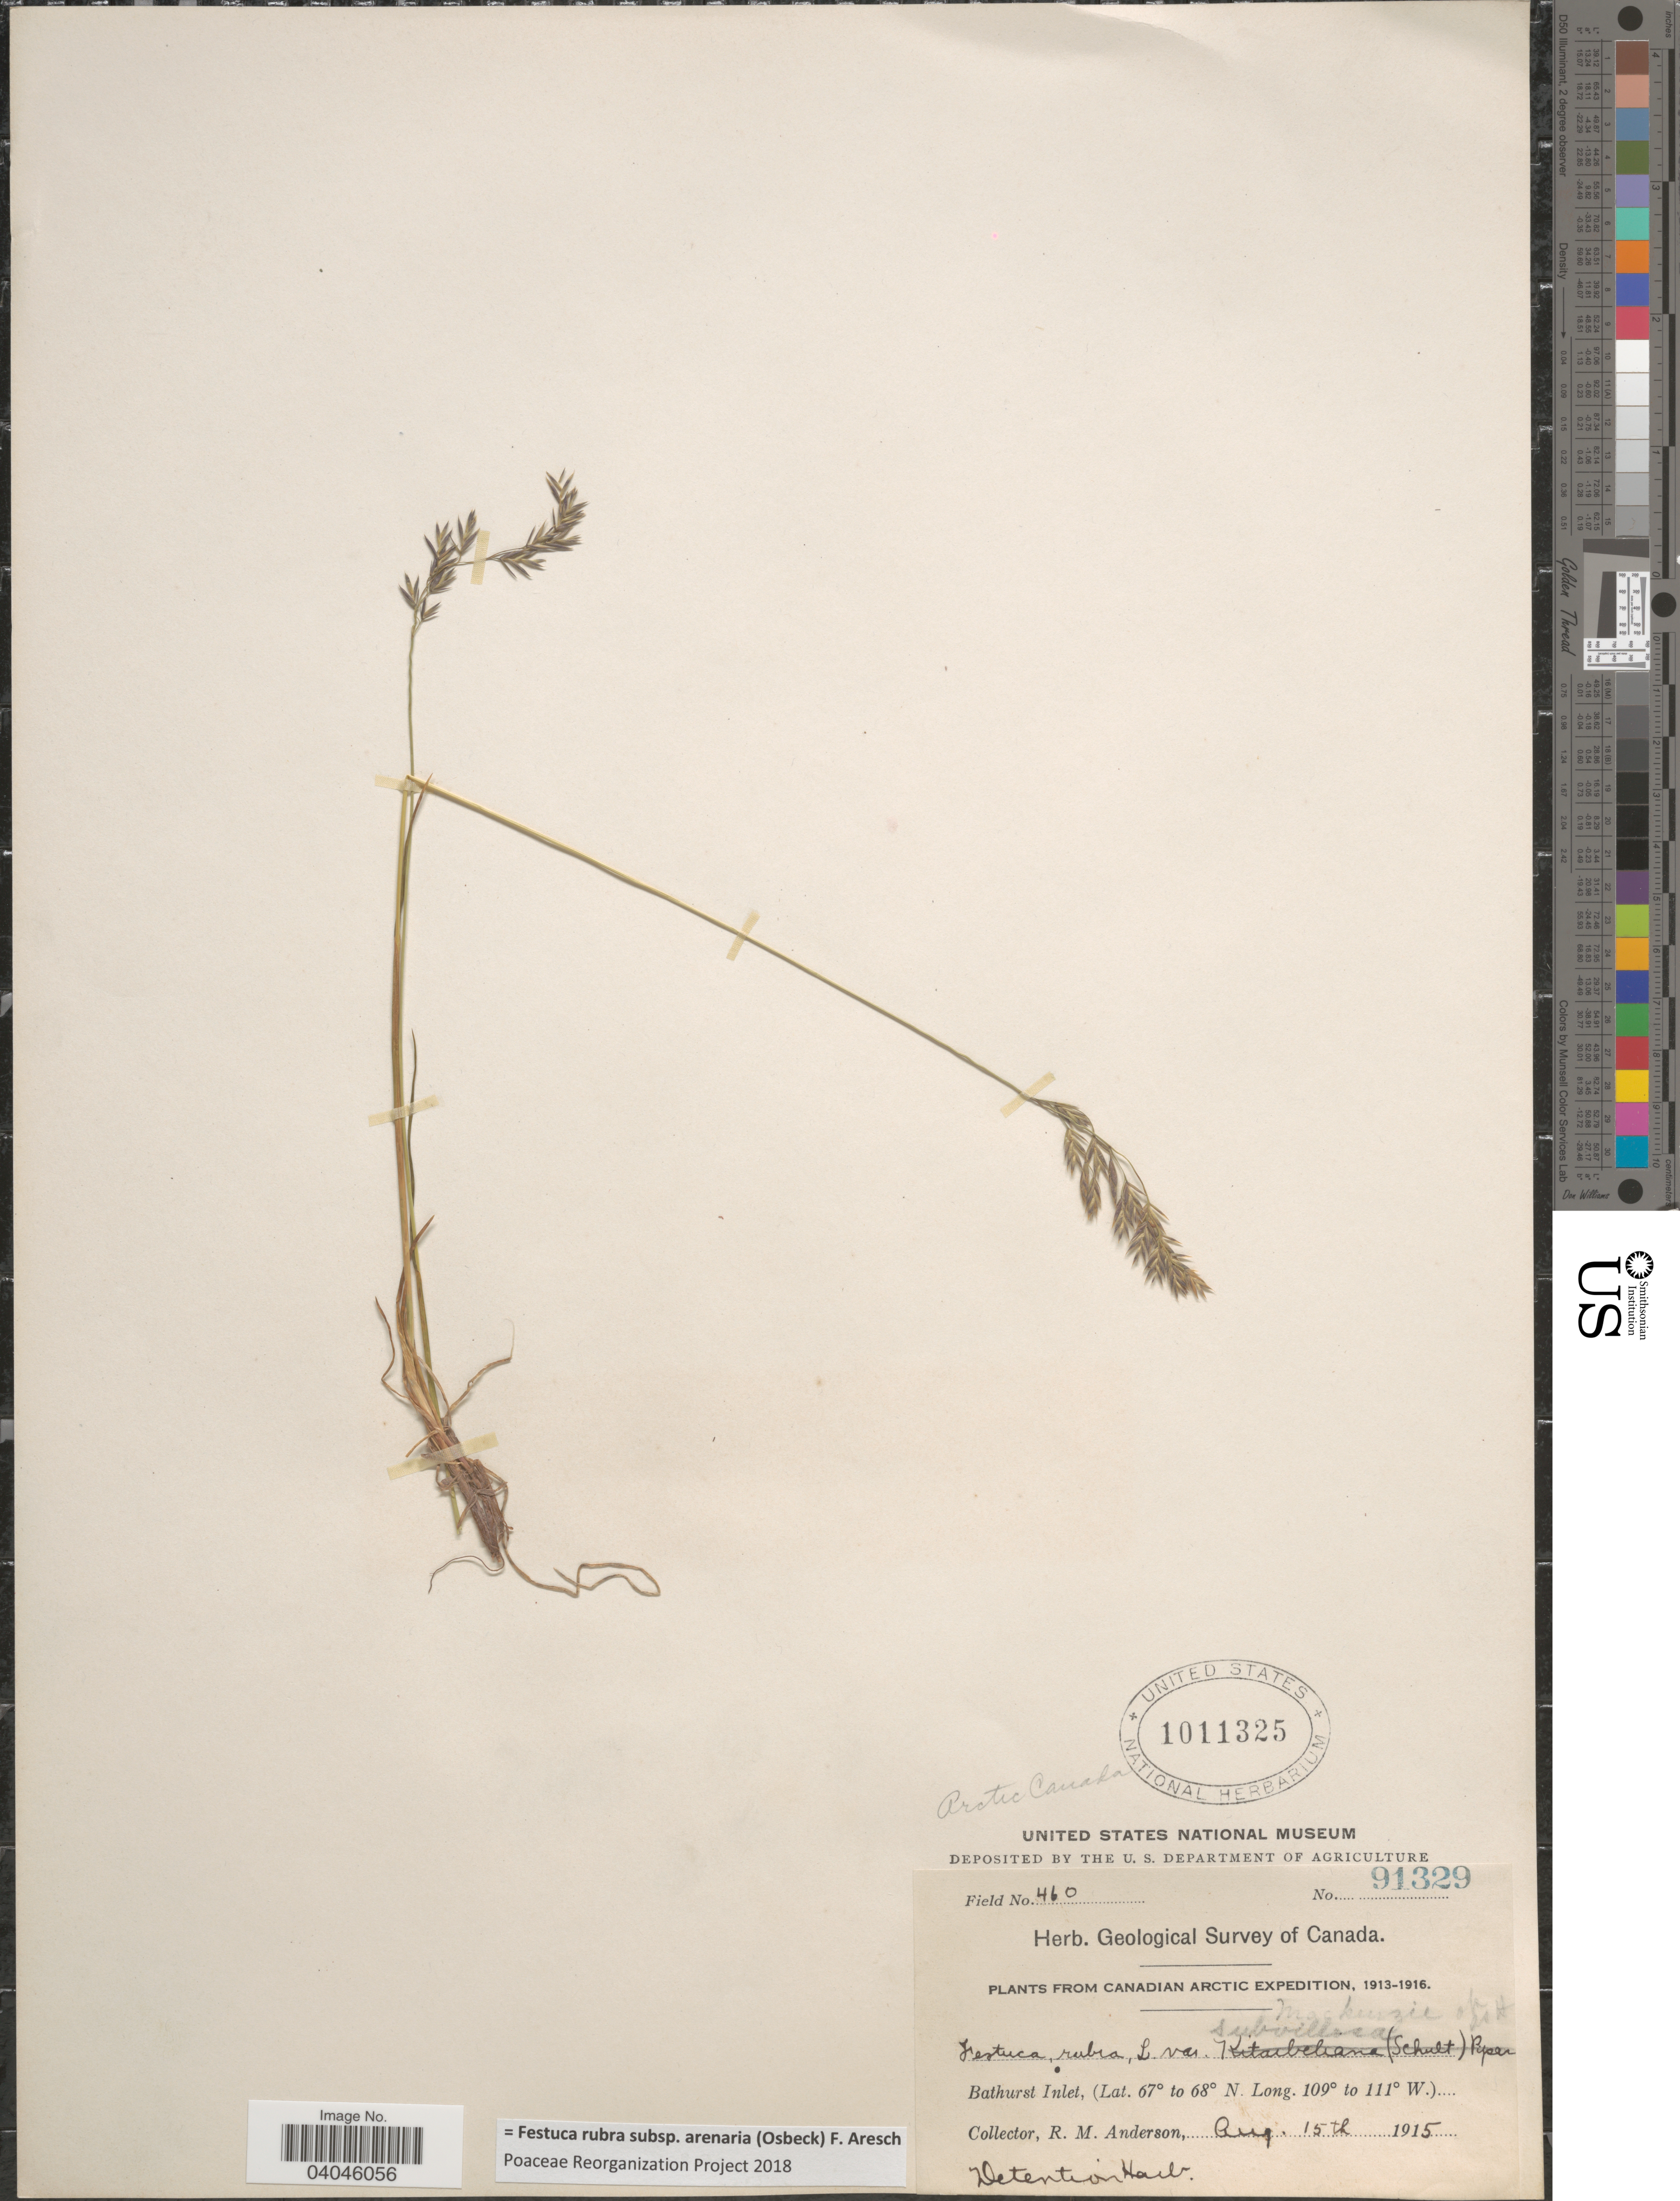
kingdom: Plantae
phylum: Tracheophyta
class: Liliopsida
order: Poales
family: Poaceae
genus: Festuca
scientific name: Festuca rubra subsp. arenaria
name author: (Osbeck) F. Aresch.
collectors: R. Anderson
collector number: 460/91329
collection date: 1915-08-15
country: Canada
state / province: Nunavut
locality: Arctic Canada. Bathurst Inlet.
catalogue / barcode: US 1011325